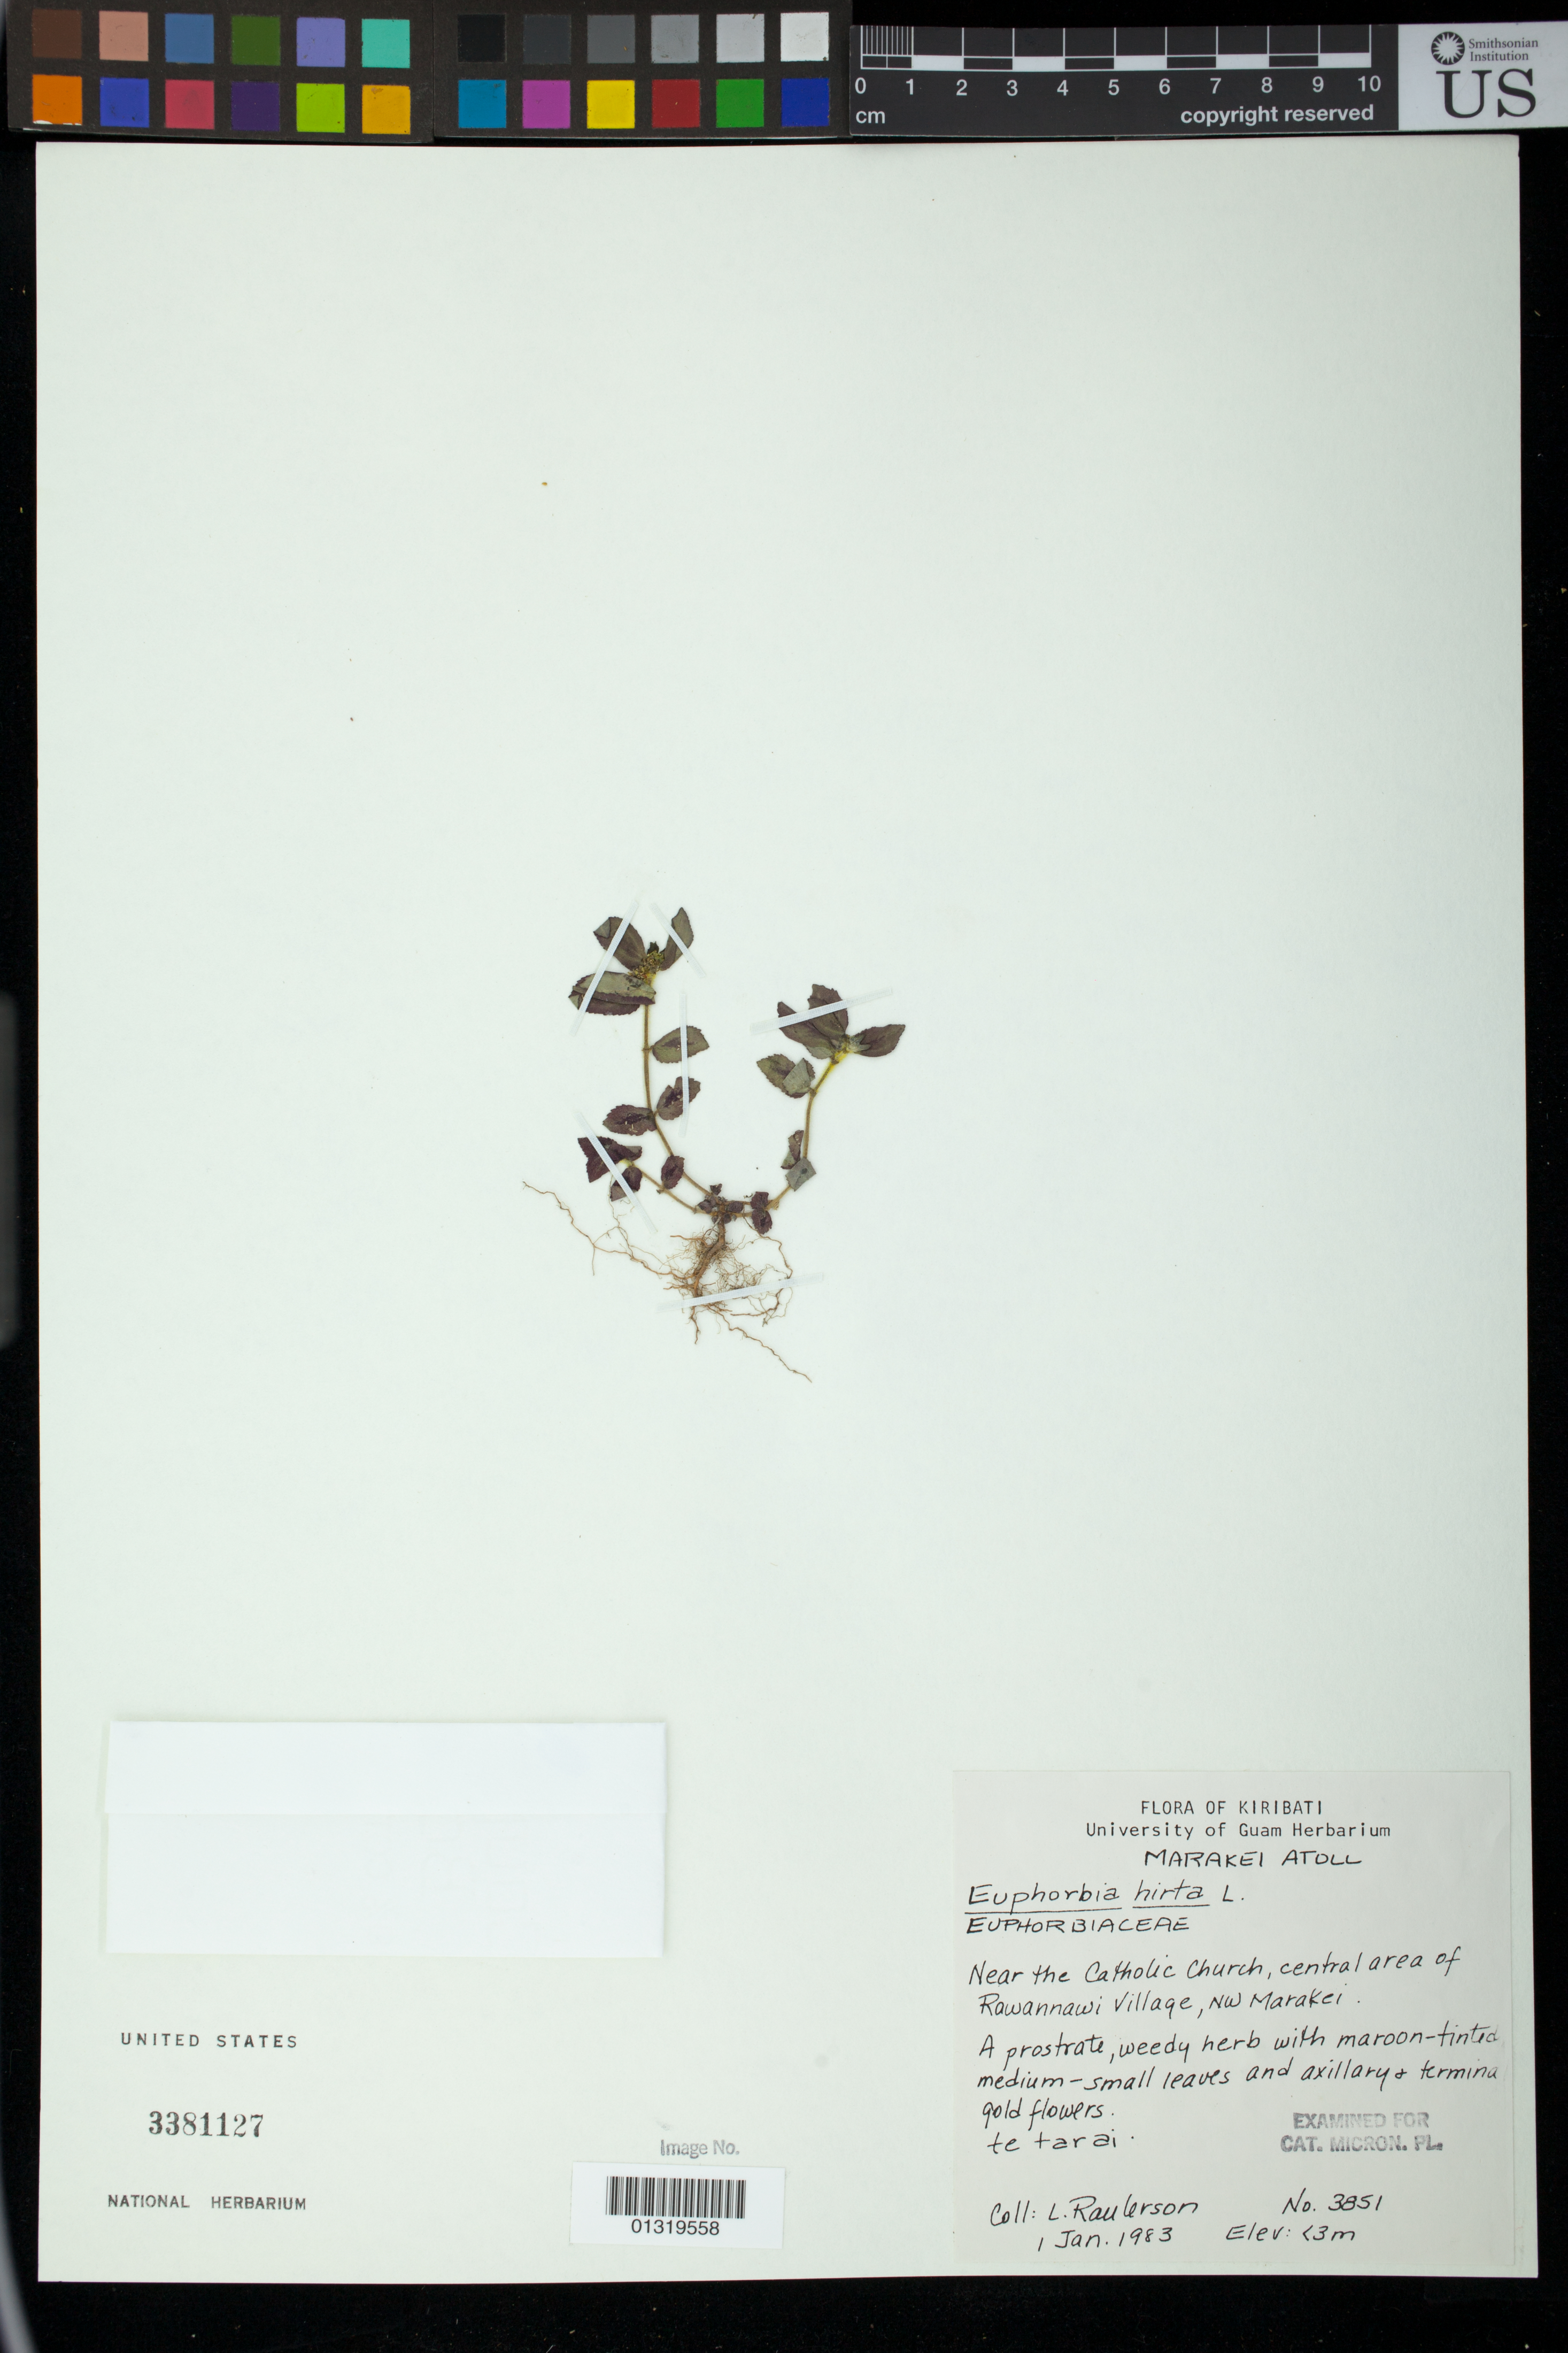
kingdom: Plantae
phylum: Tracheophyta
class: Magnoliopsida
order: Malpighiales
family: Euphorbiaceae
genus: Euphorbia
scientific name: Euphorbia hirta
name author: L.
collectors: L. Raulerson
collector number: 3851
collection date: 1983-01-01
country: Kiribati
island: Marakei Atoll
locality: Marakei Atoll; Near the Catholic Church, central area of Rawannawi Village, NW Marakei.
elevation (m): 0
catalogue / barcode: US 3381127